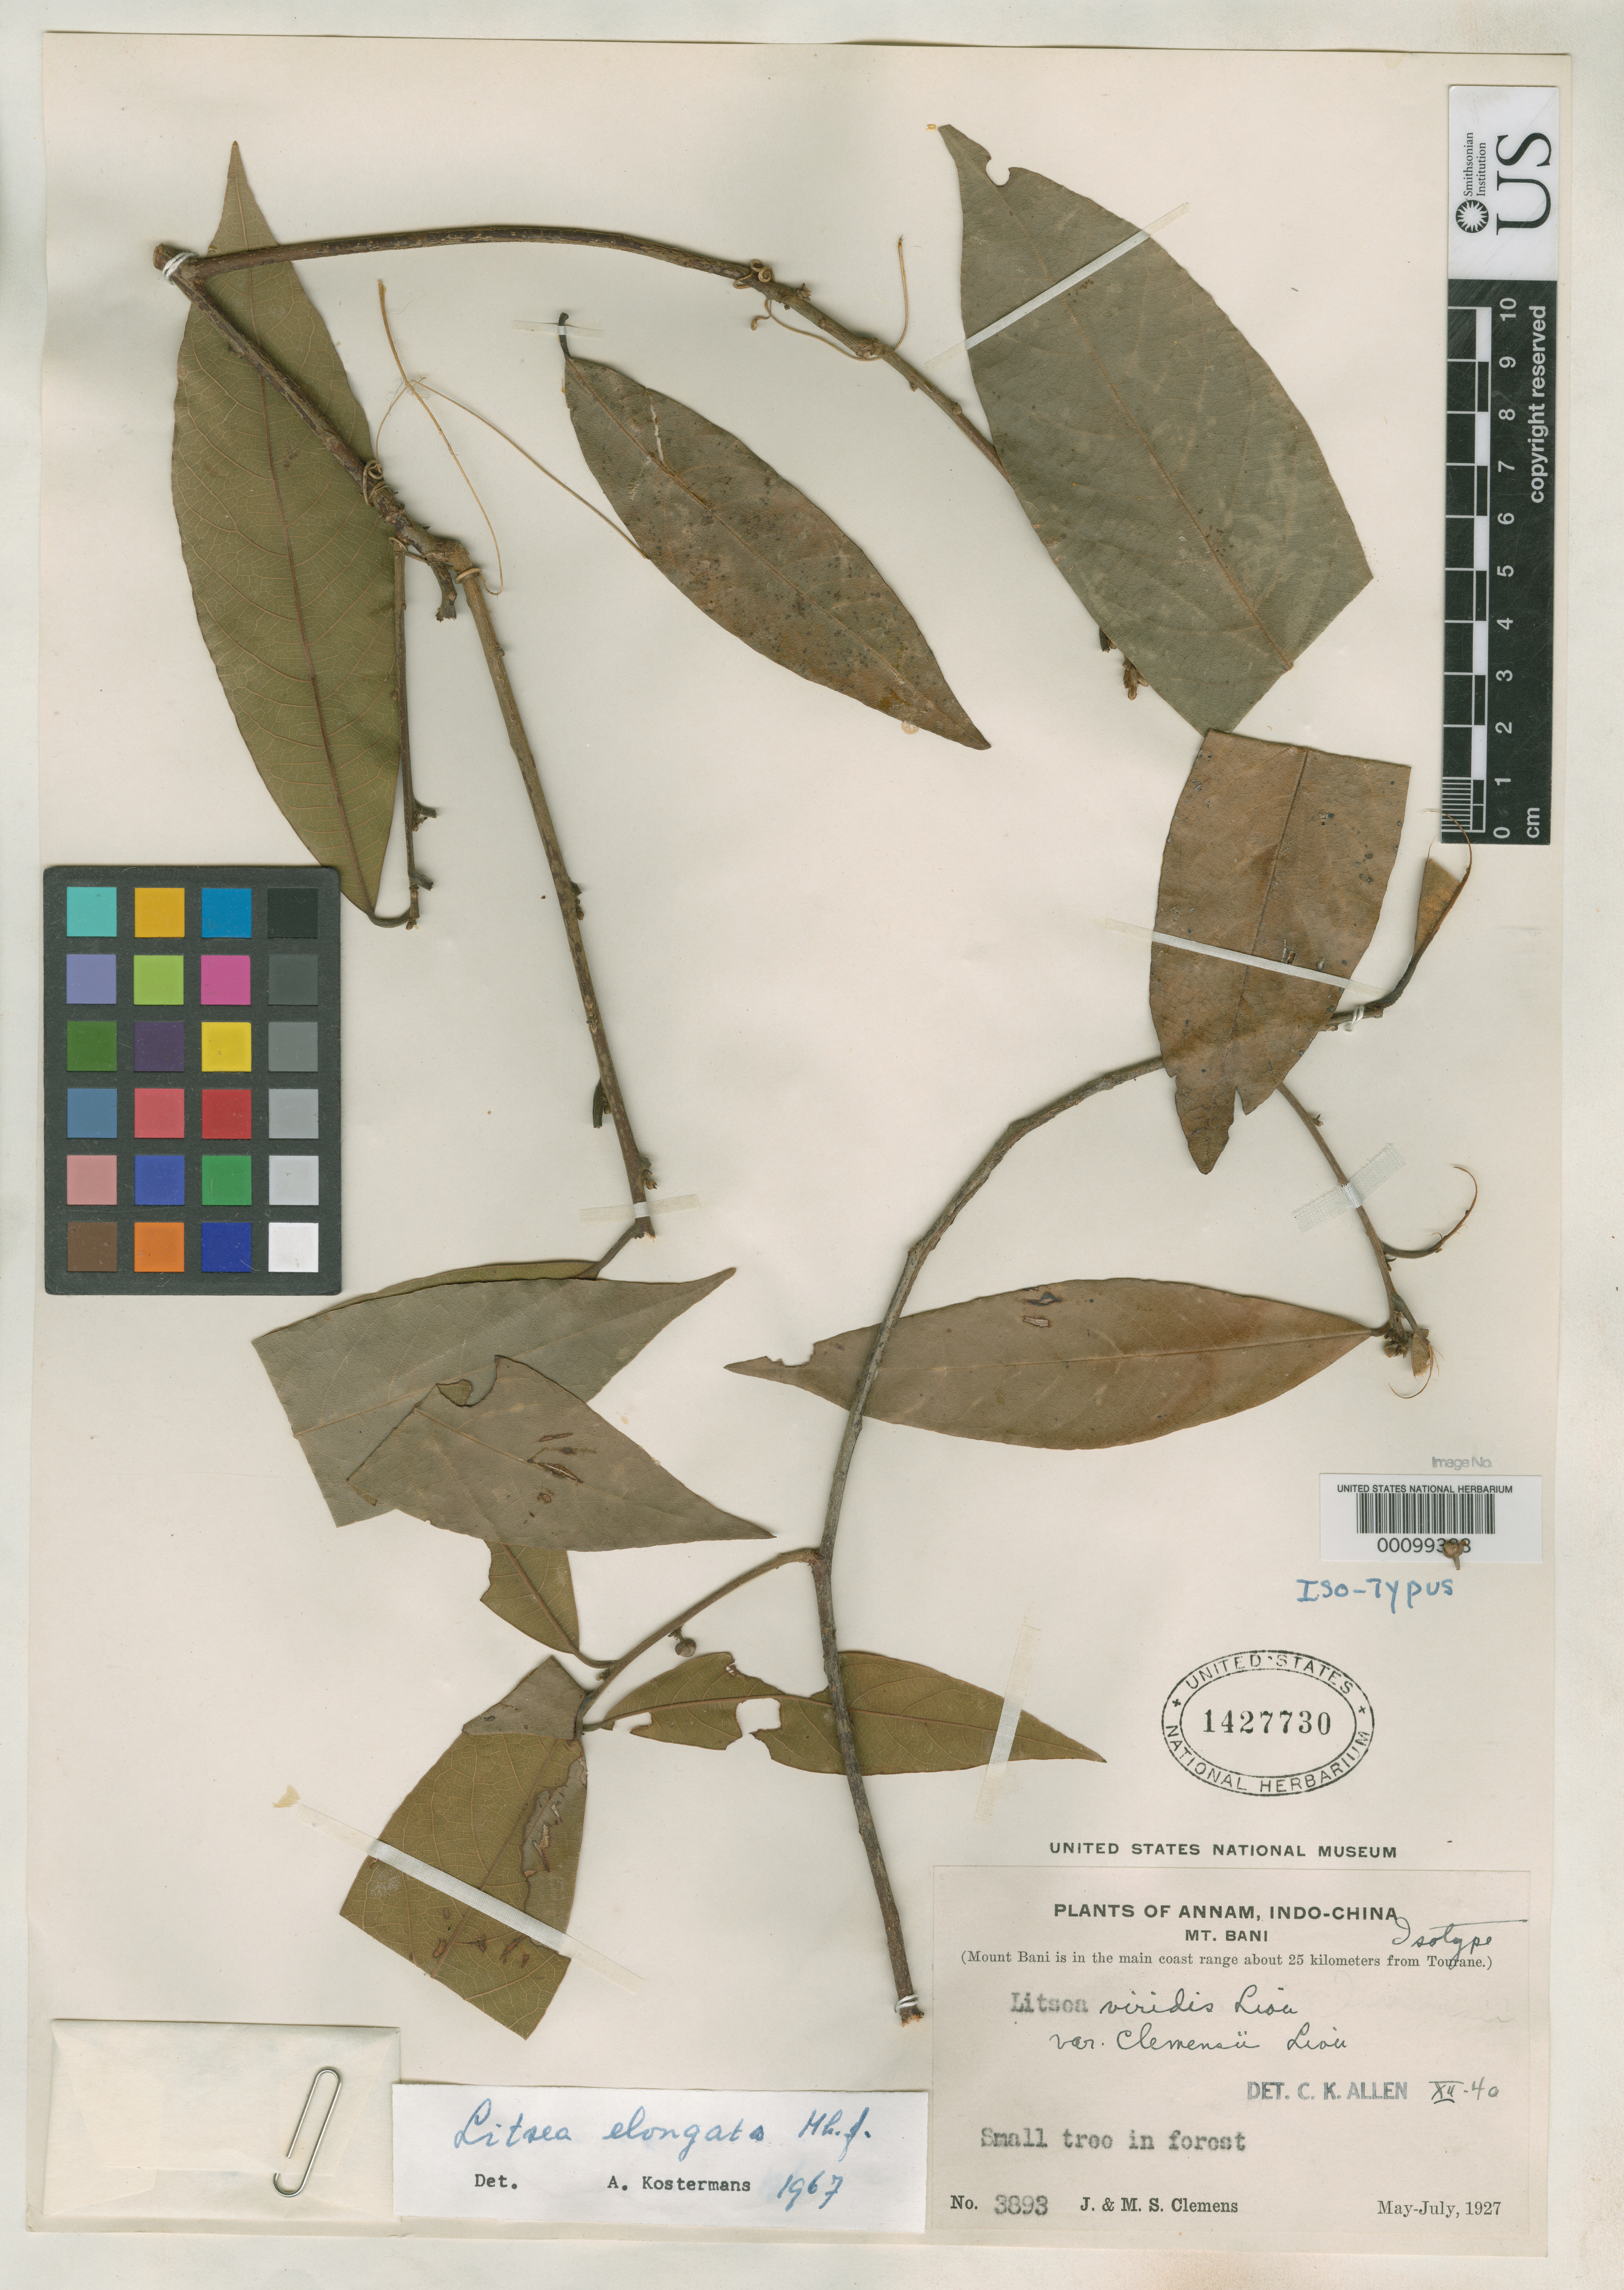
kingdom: Plantae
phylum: Tracheophyta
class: Magnoliopsida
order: Laurales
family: Lauraceae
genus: Litsea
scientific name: Litsea viridis var. clemensii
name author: H. Liu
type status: Type Fragment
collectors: J. Clemens & M. S. Clemens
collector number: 3893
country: Vietnam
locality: Annan, Mt. Bani, 25 km. from Da Nang.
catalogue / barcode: US 1427730